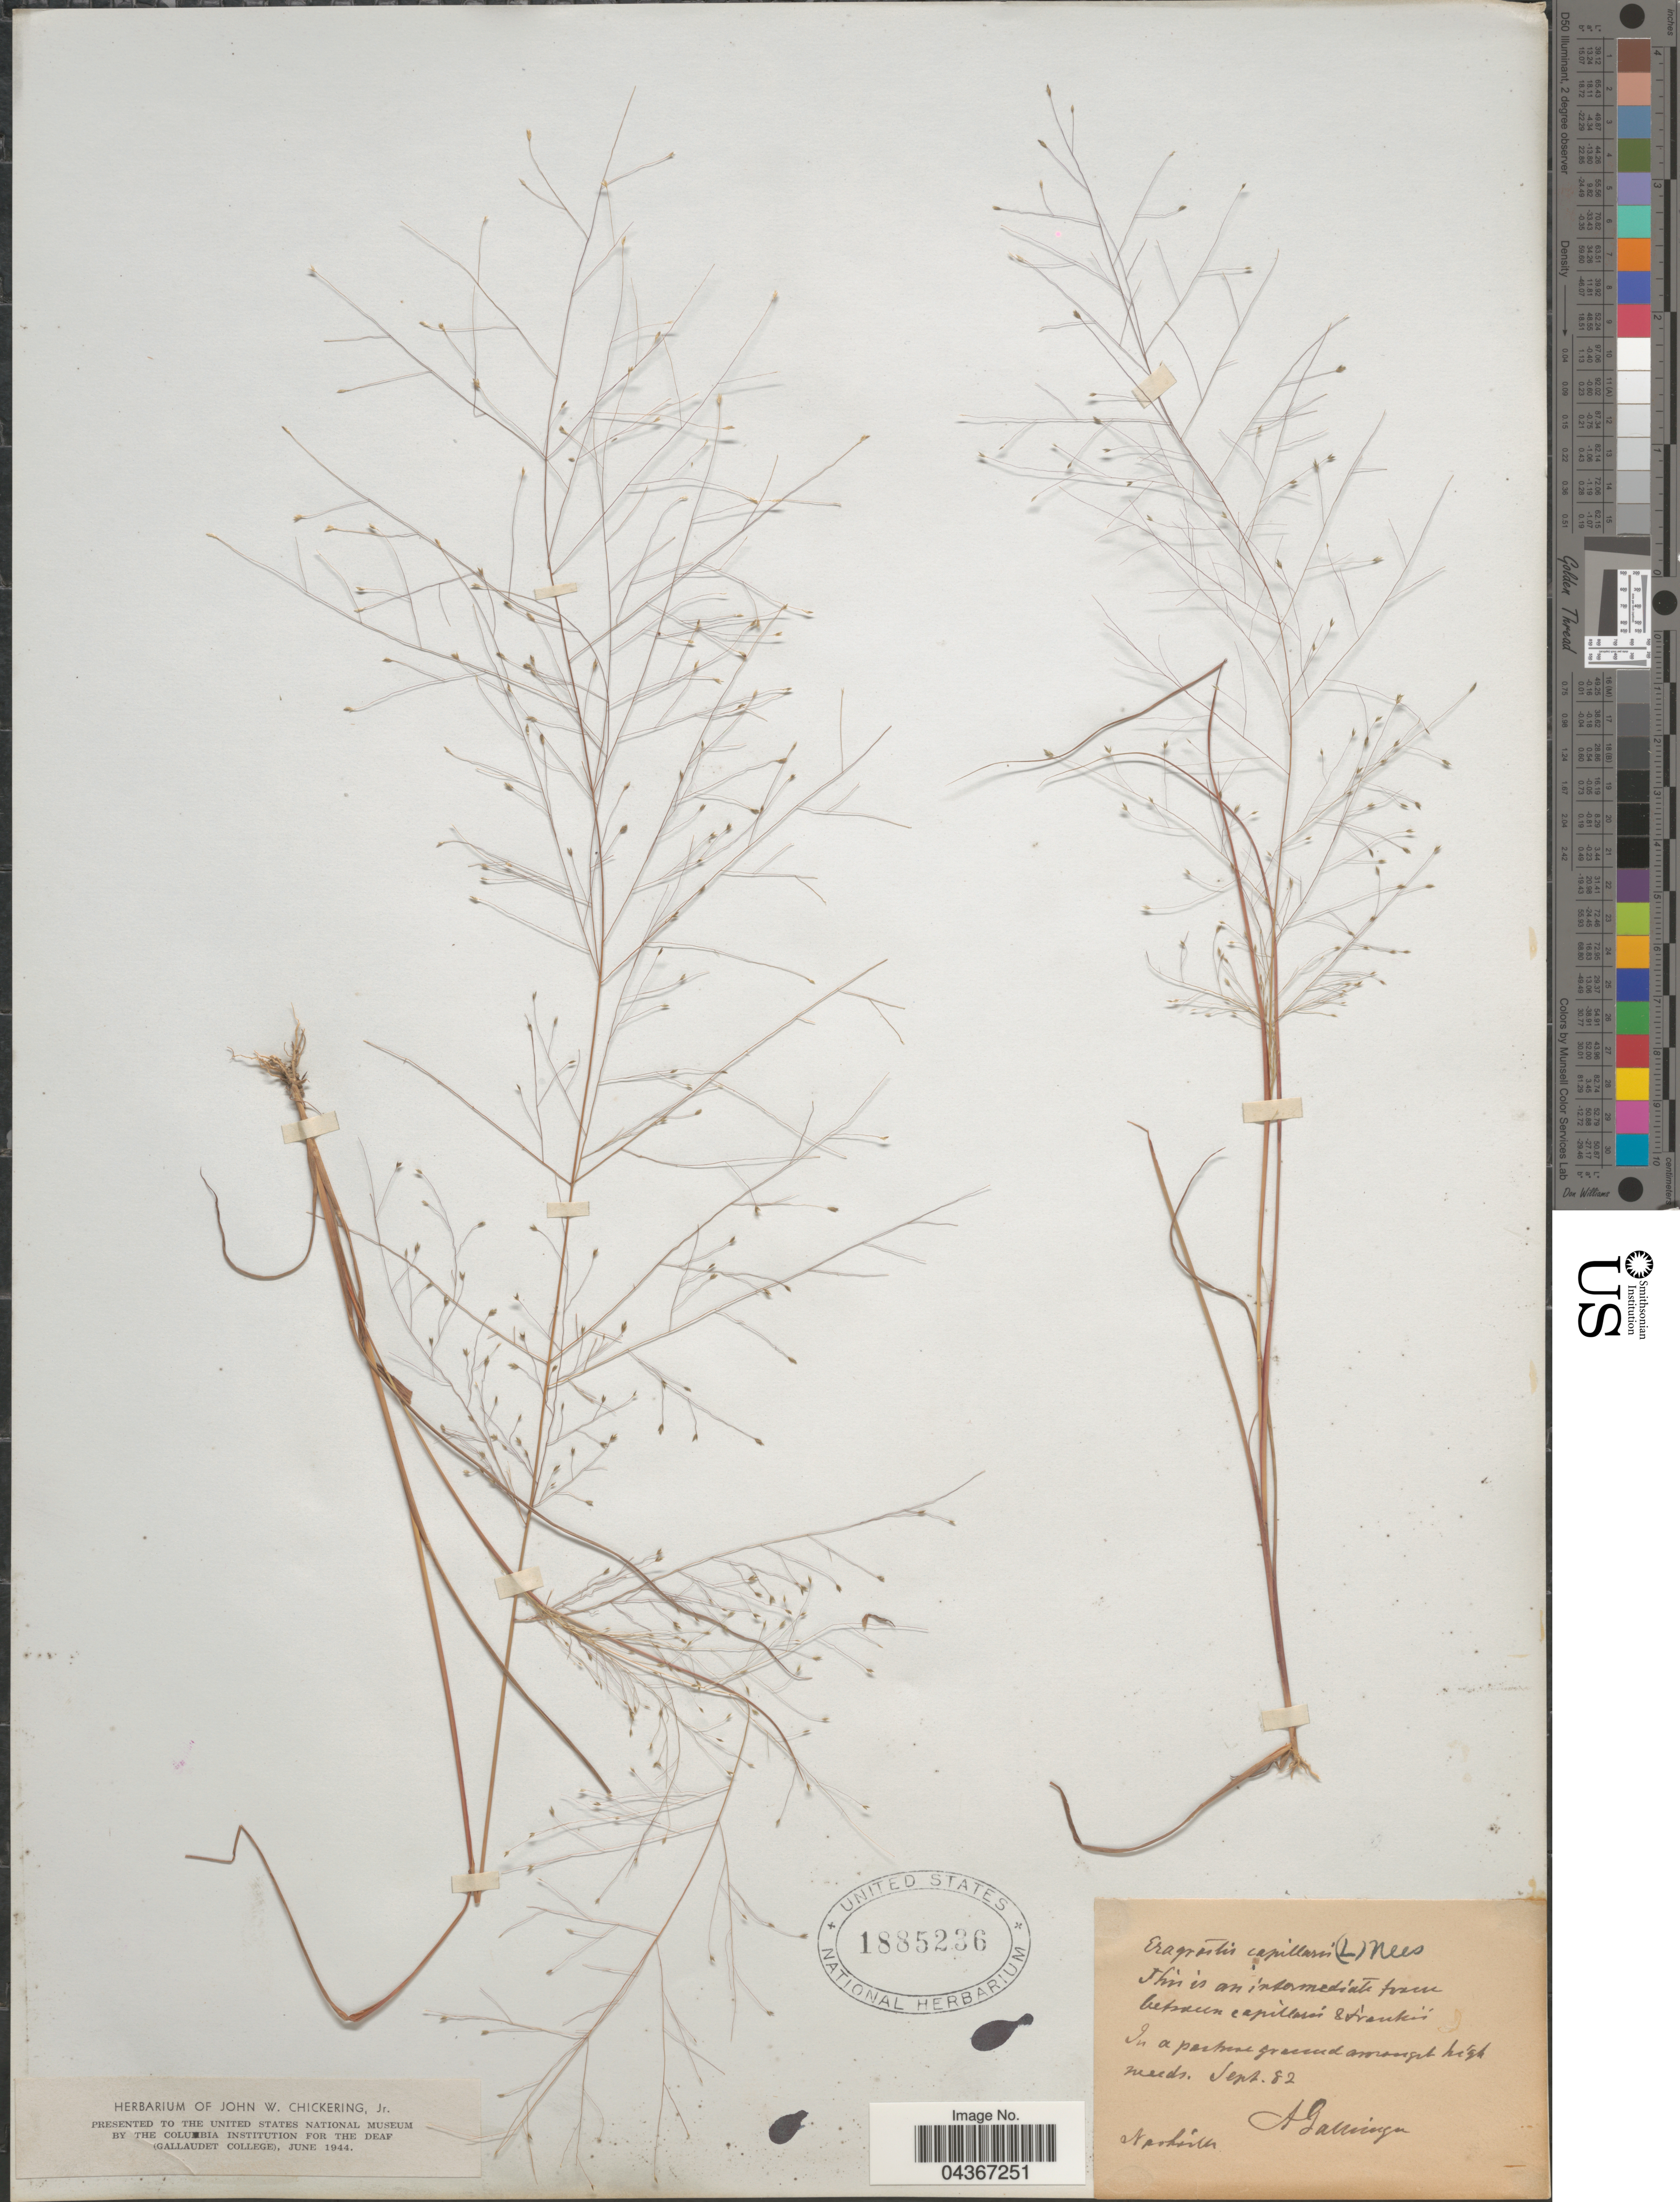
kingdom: Plantae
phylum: Tracheophyta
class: Liliopsida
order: Poales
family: Poaceae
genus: Eragrostis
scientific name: Eragrostis capillaris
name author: (L.) Nees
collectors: A. Gattinger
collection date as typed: Transcribed d/m/y: /9/82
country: United States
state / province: Tennessee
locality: Nashville.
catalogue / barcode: US 1885236